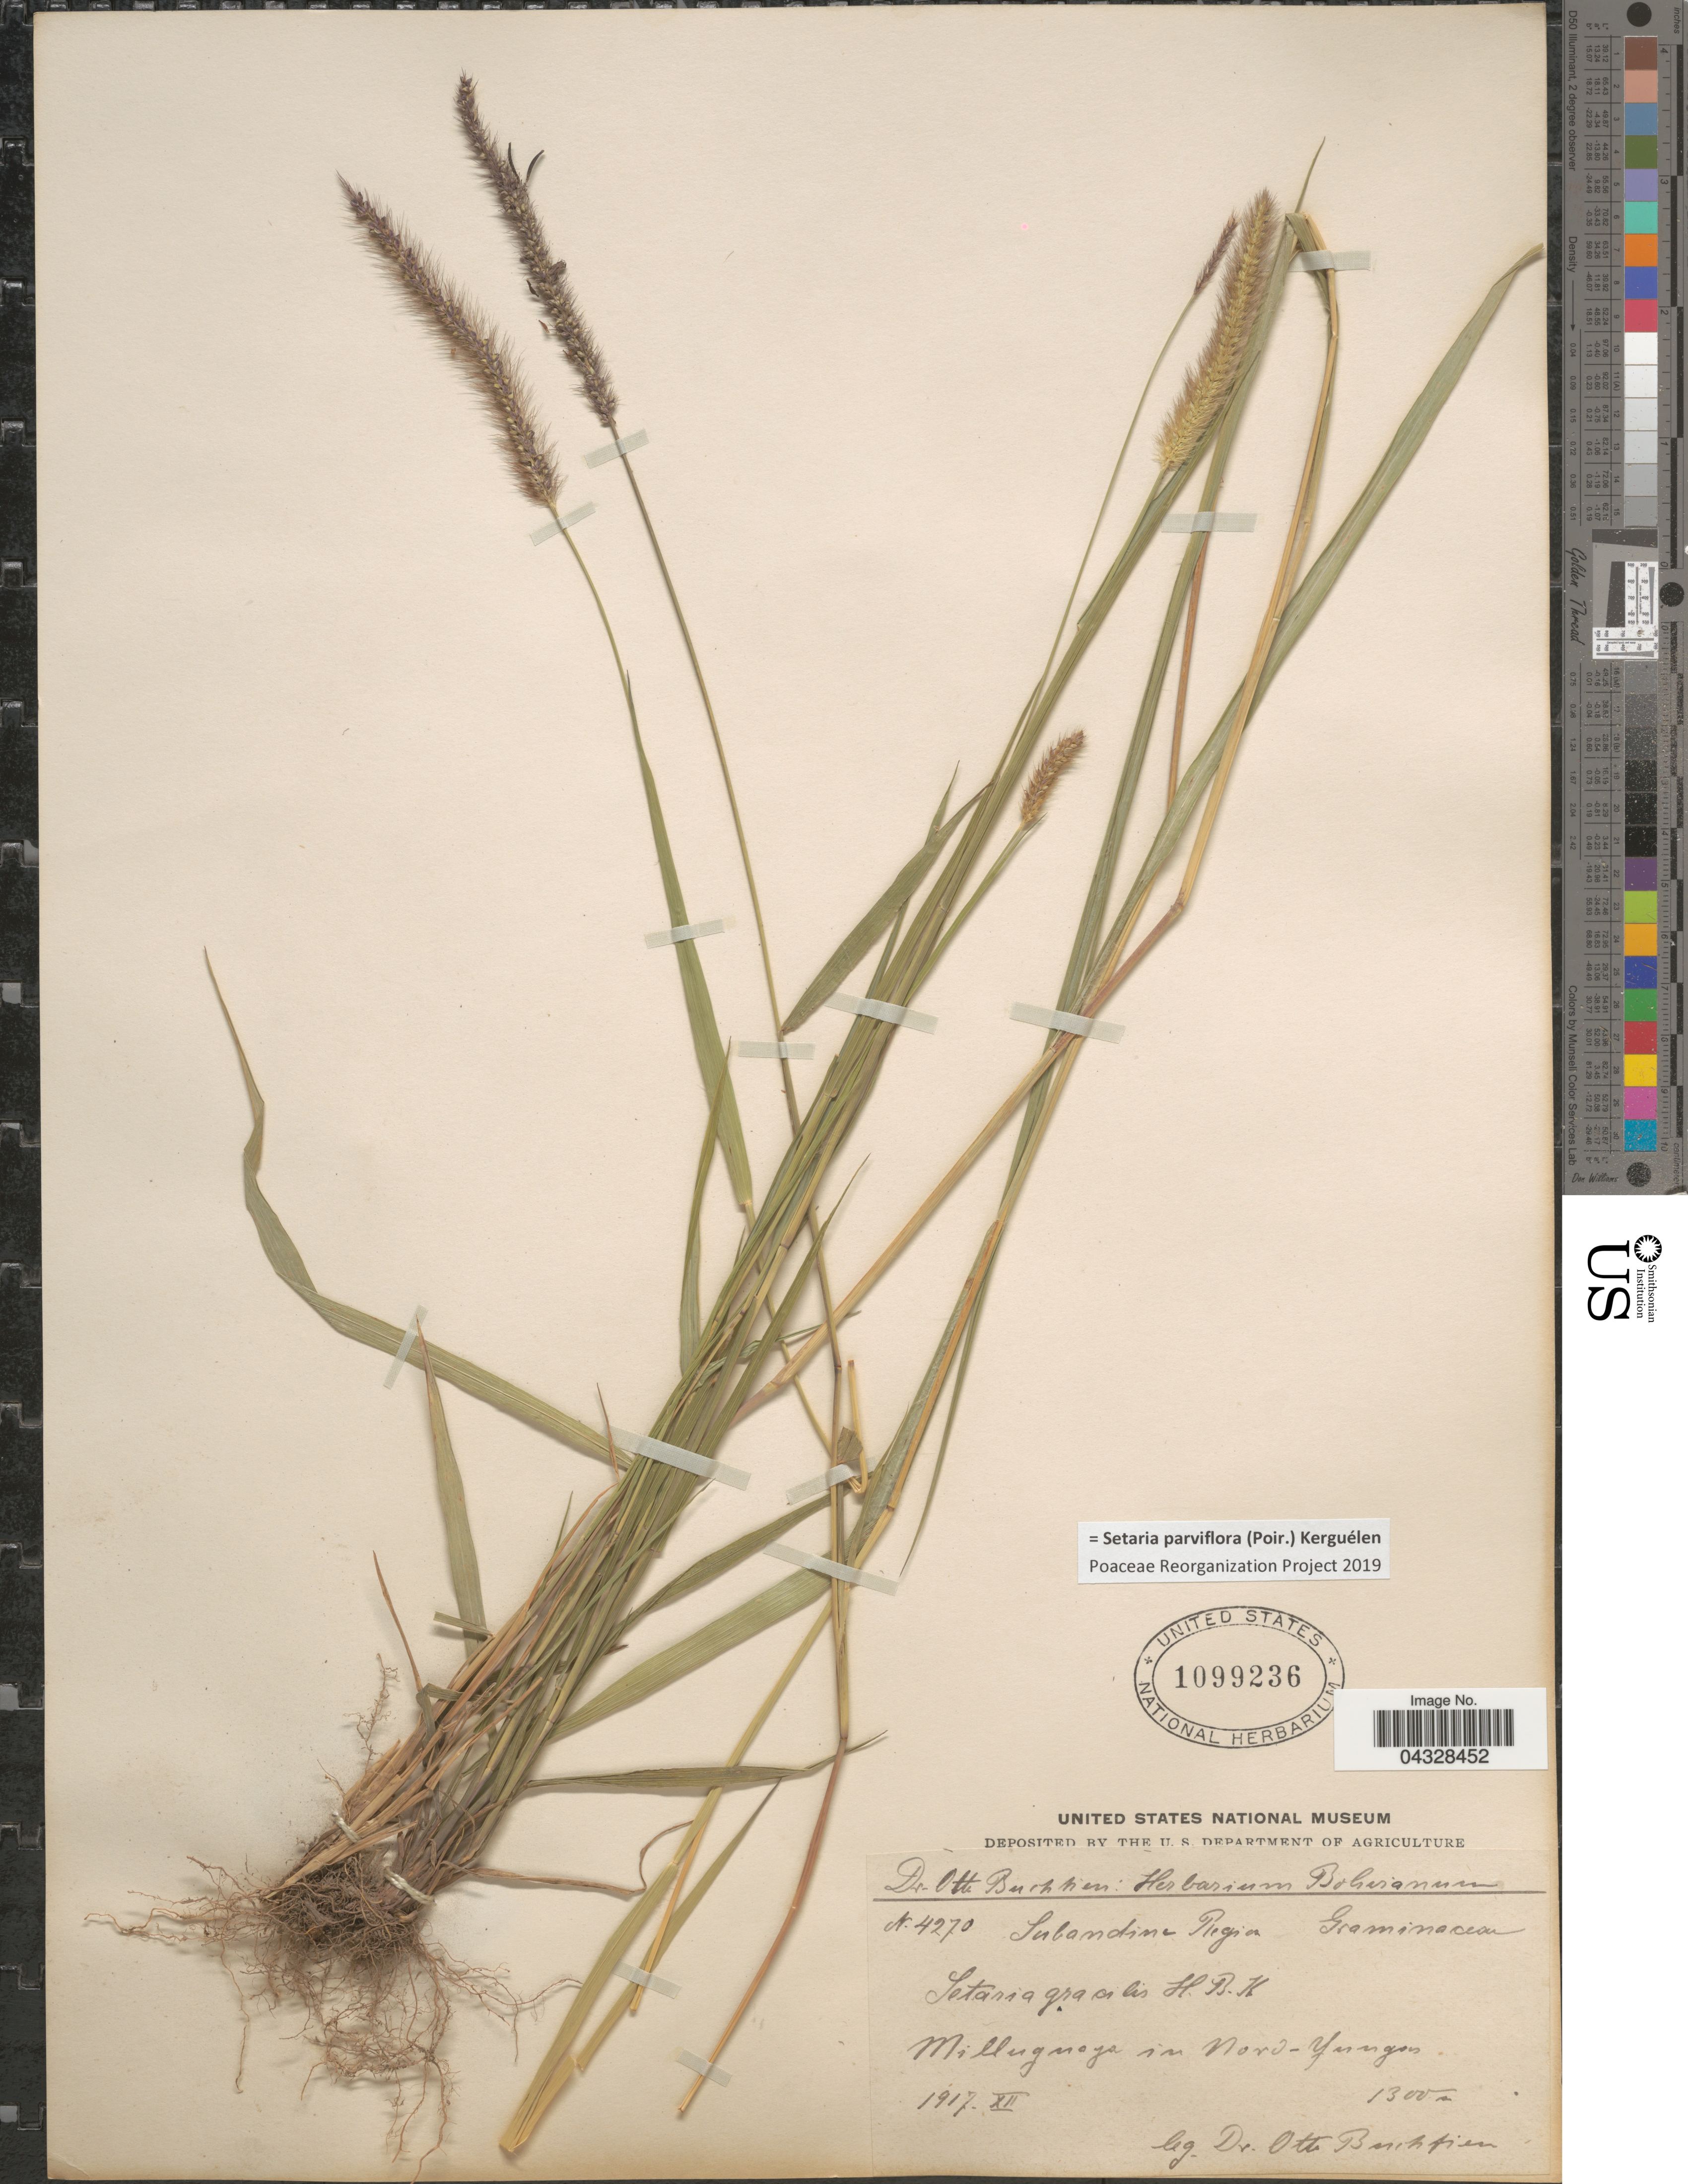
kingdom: Plantae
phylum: Tracheophyta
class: Liliopsida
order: Poales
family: Poaceae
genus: Setaria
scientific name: Setaria parviflora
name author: (Poir.) Kerguélen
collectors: O. Buchtien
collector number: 4270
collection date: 1917-12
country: Bolivia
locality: Subandine Region. Milluguaya in Nord-Yungas.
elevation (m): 1300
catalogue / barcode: US 1099236